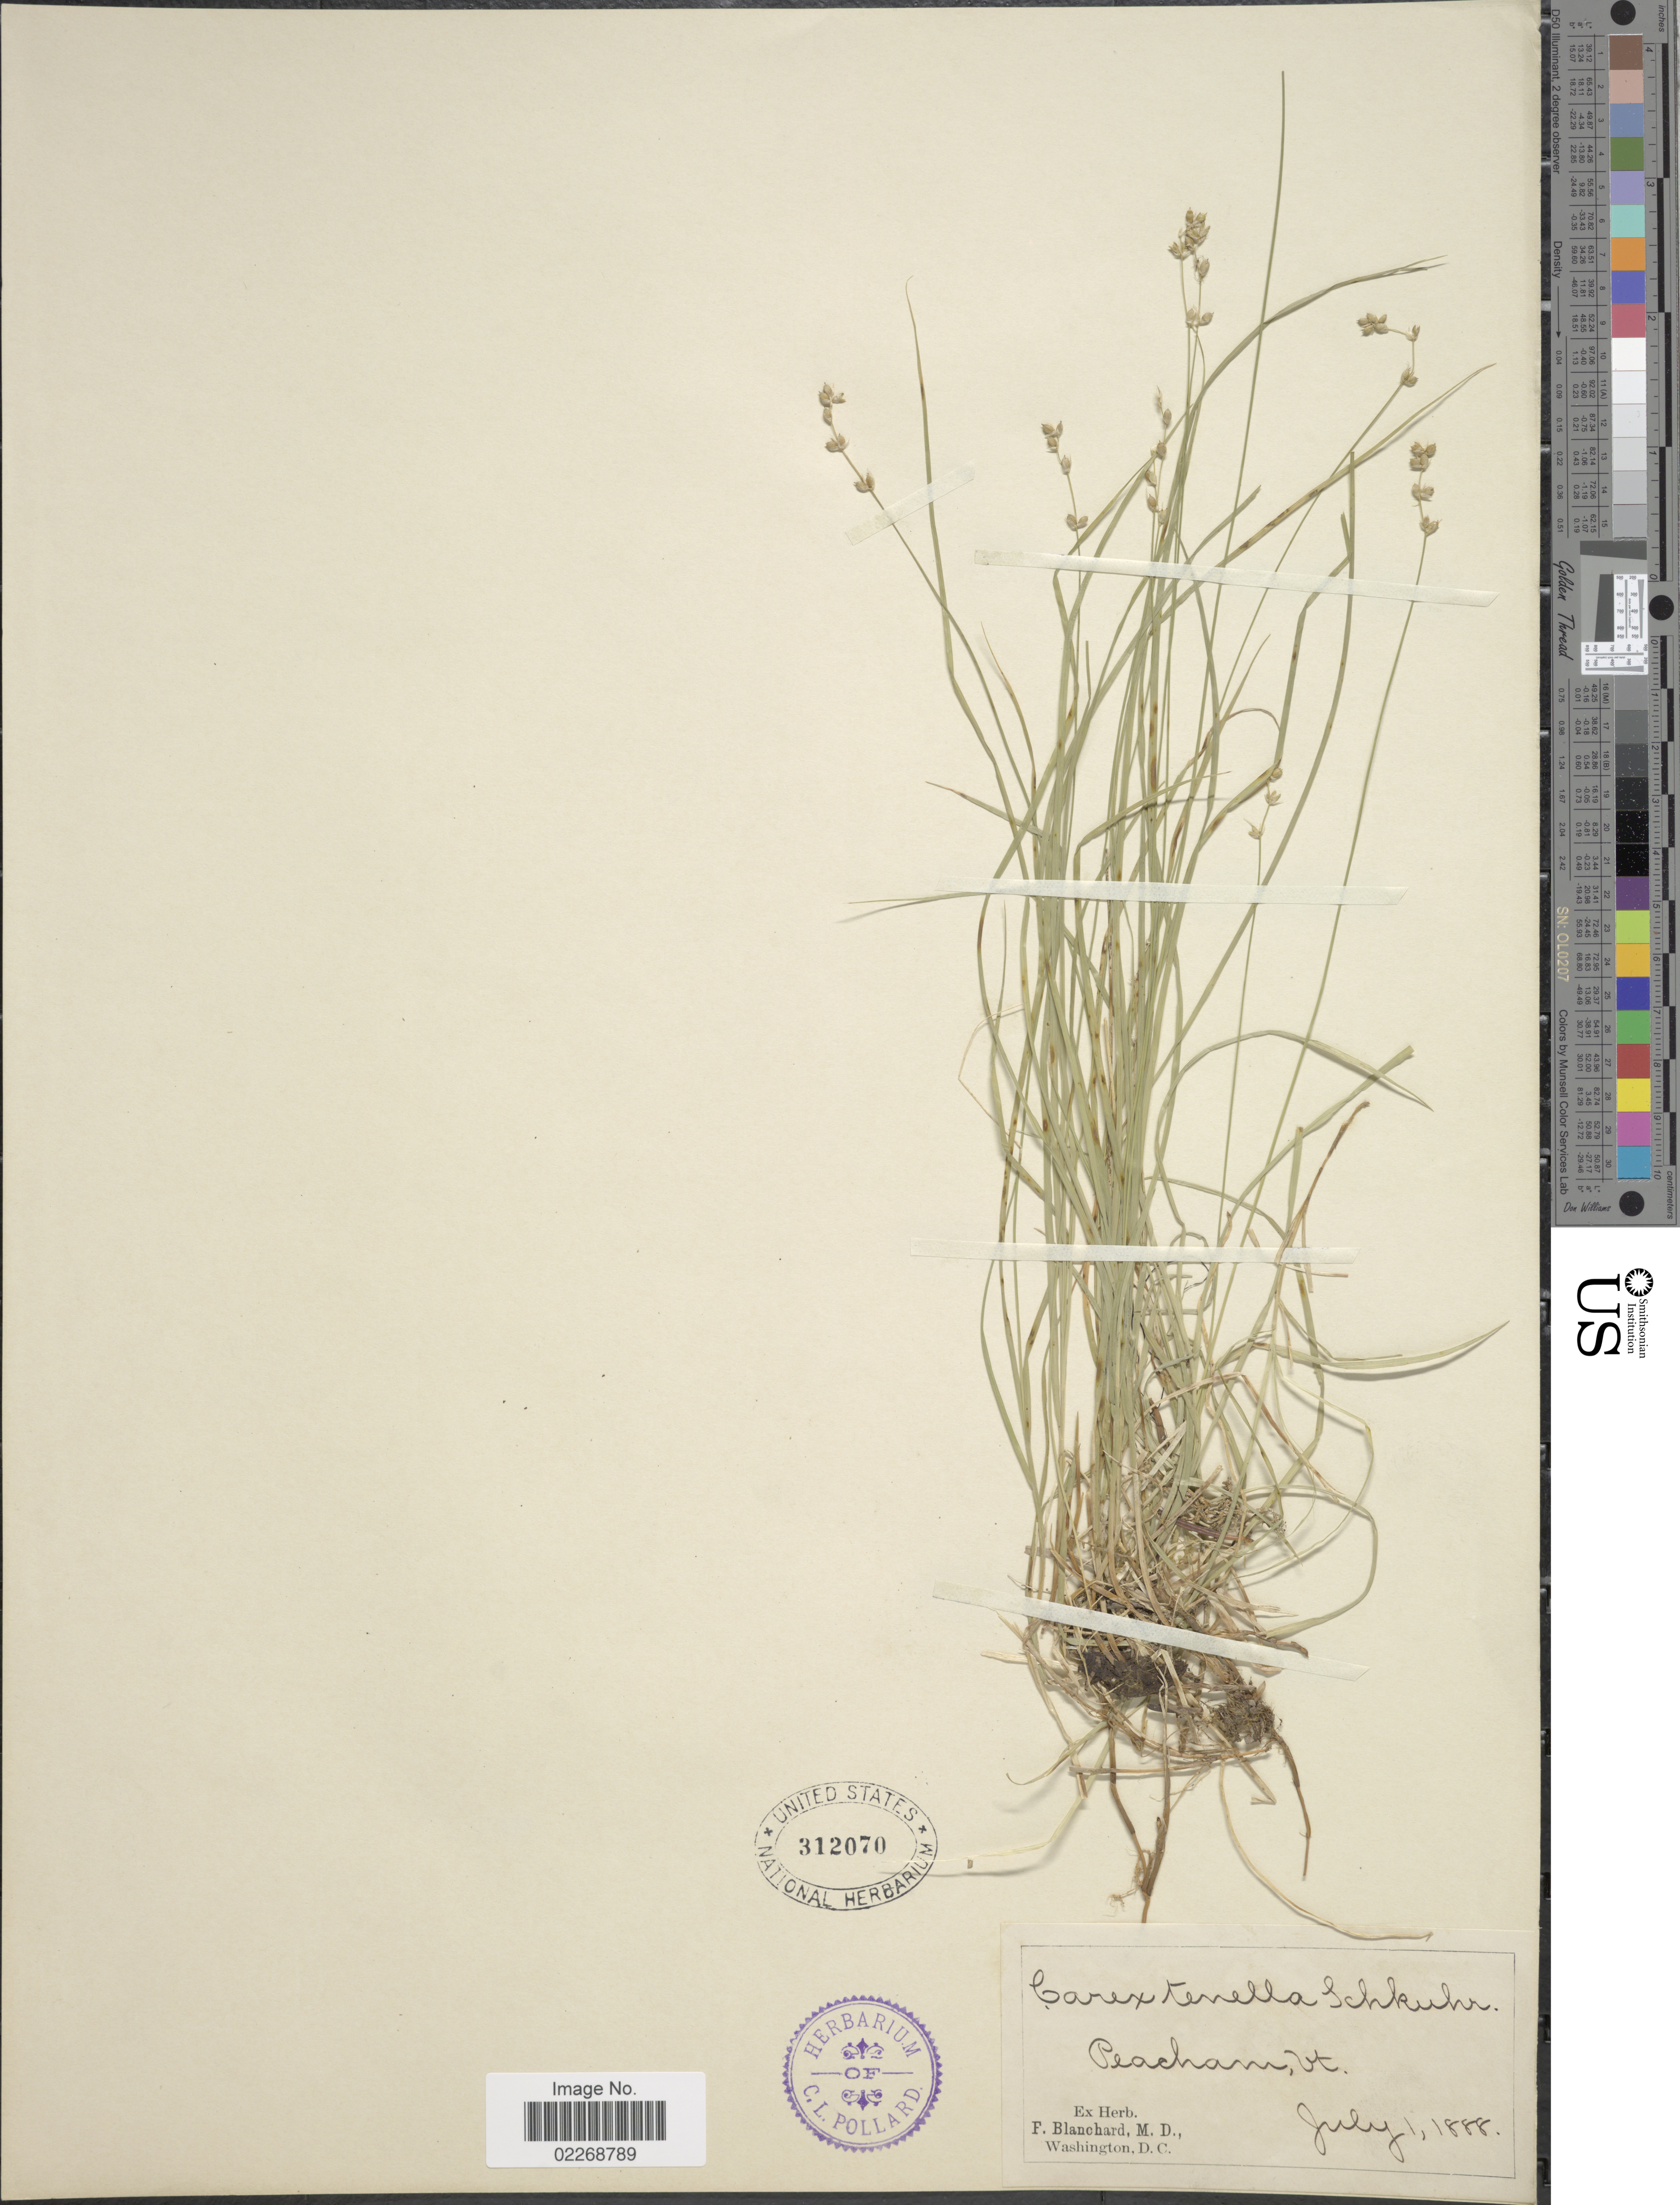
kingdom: Plantae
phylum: Tracheophyta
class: Liliopsida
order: Poales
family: Cyperaceae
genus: Carex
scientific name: Carex disperma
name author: Dewey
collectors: F. Blanchard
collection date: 1888-07-01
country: United States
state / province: Vermont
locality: Peacham, Vt.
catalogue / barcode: US 312070